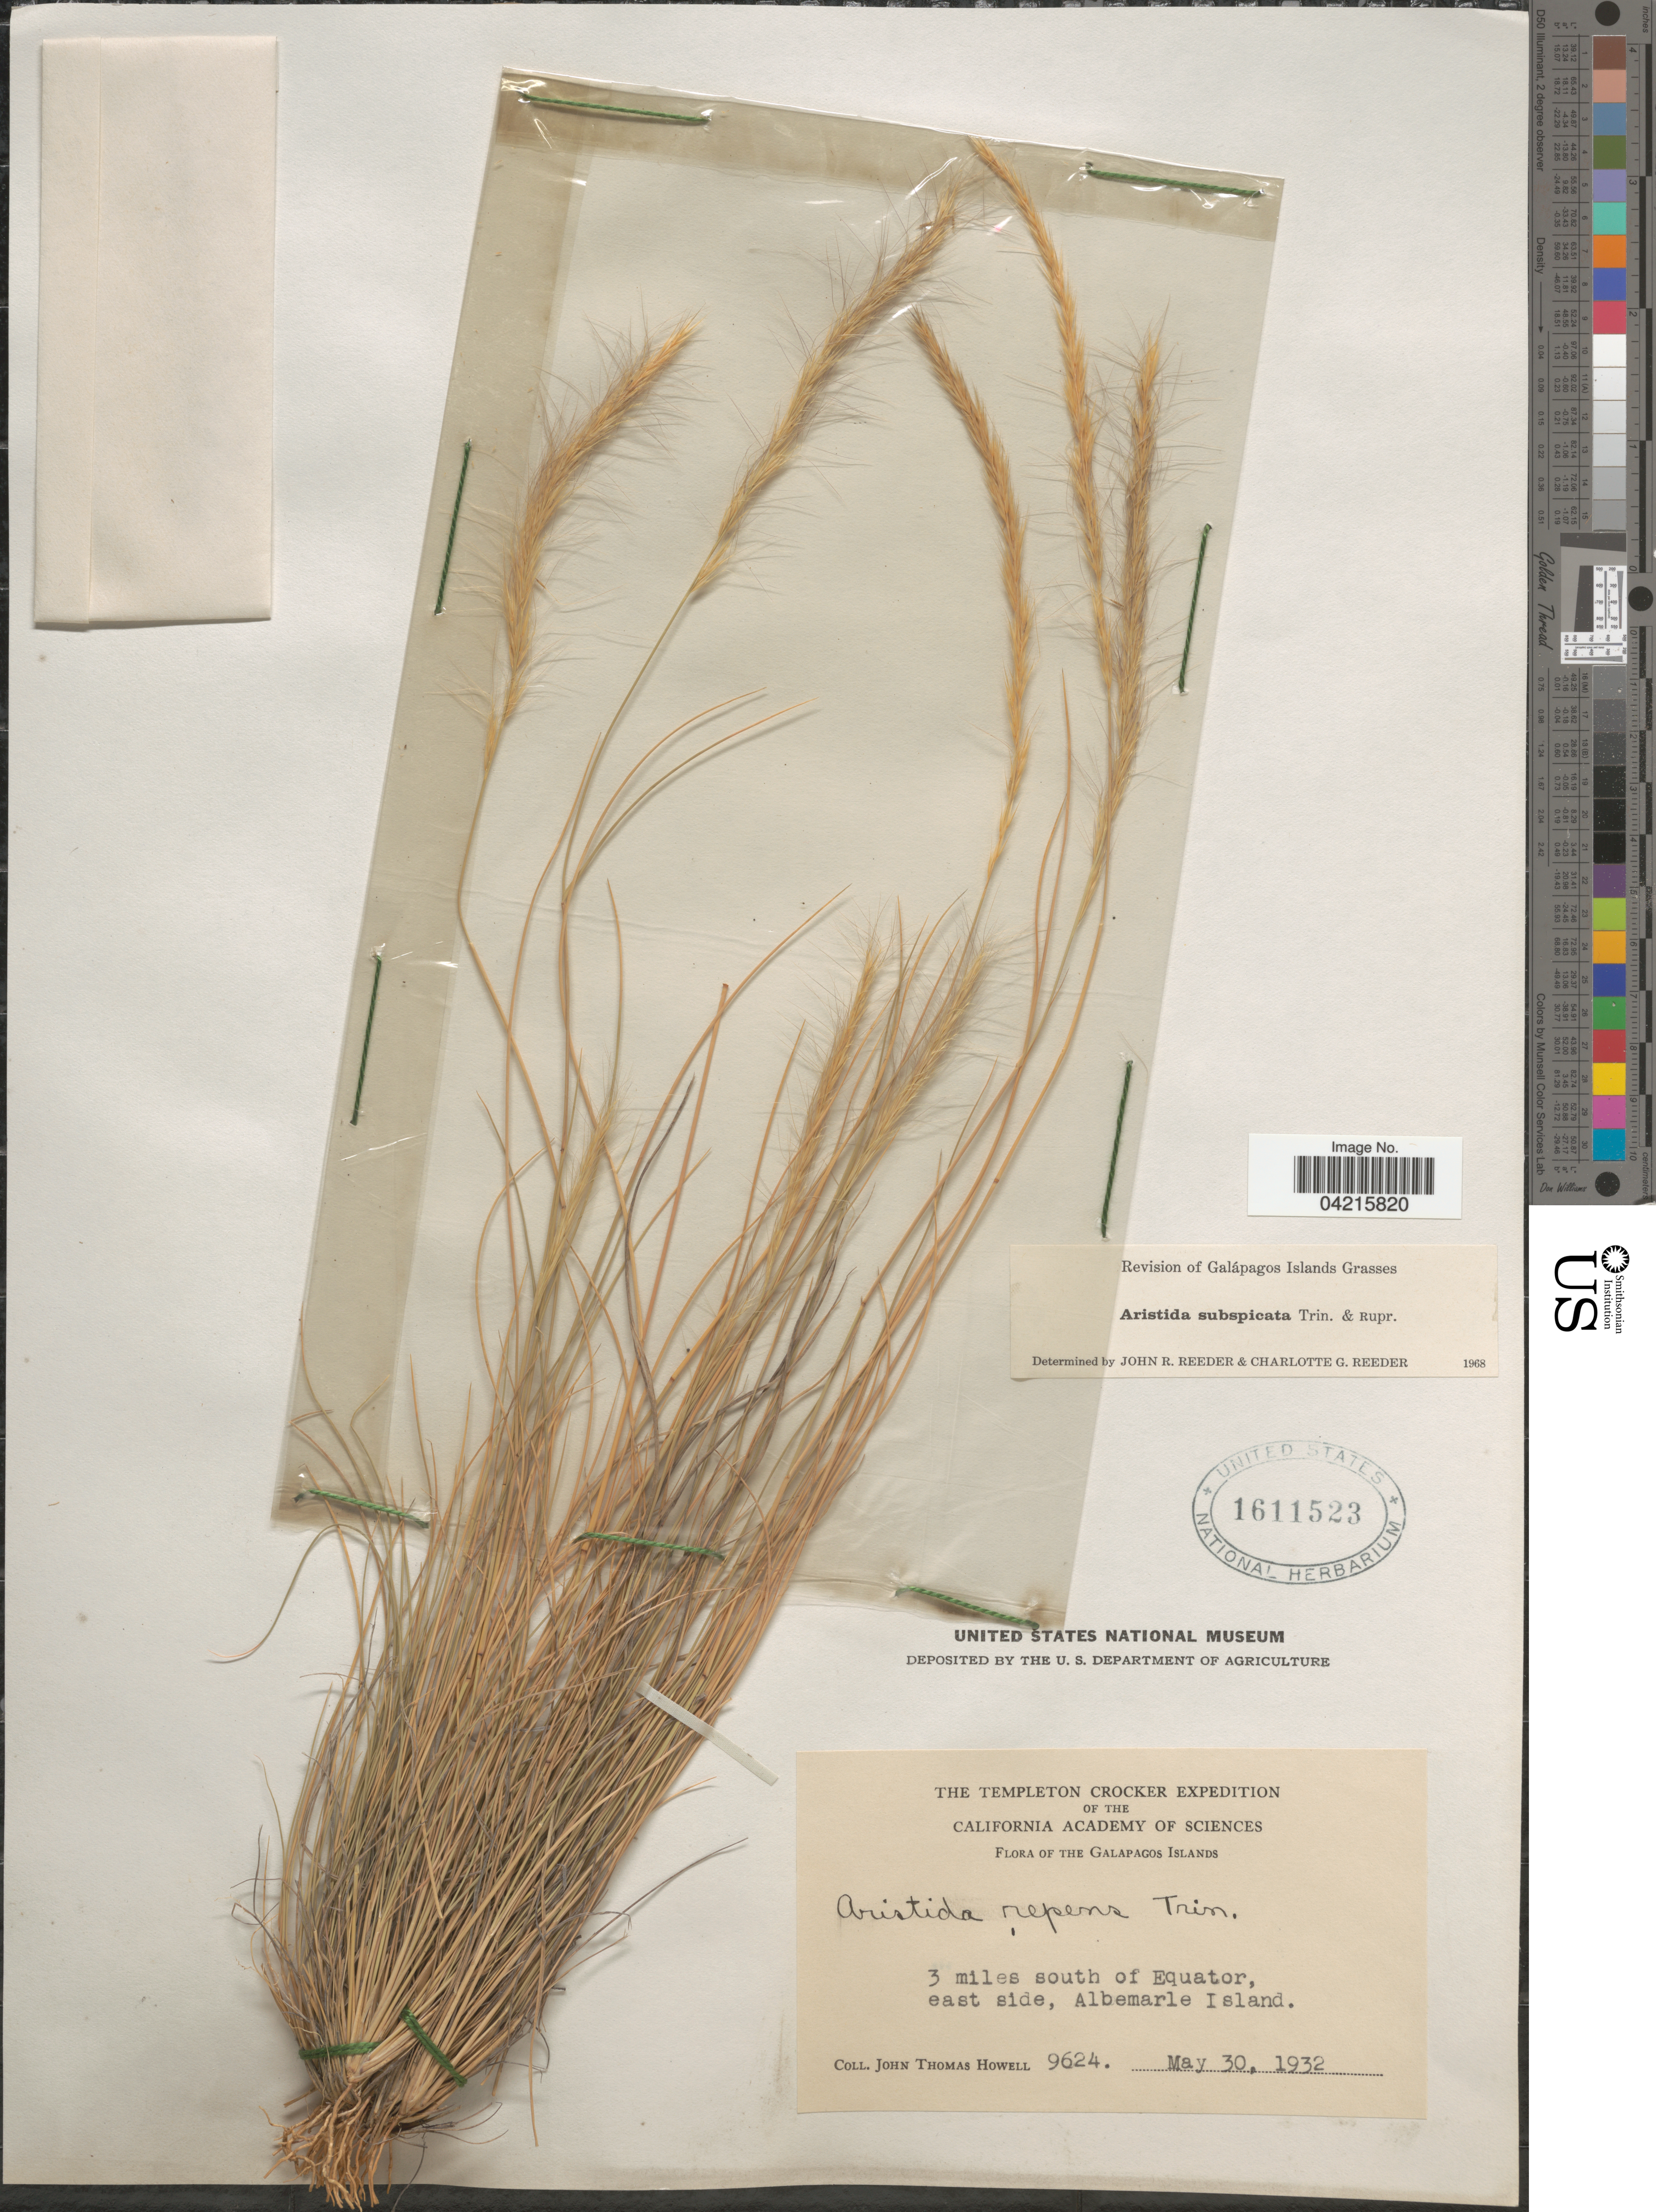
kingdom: Plantae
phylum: Tracheophyta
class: Liliopsida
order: Poales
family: Poaceae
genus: Aristida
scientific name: Aristida subspicata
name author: Trin. & Rupr.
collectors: J. T. Howell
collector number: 9624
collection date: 1932-05-30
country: Ecuador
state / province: Colón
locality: The Templeton Crocker Expedition. The Galapagos Islands. 3 miles south of Equator, east side, Albemarle Island.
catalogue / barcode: US 1611523